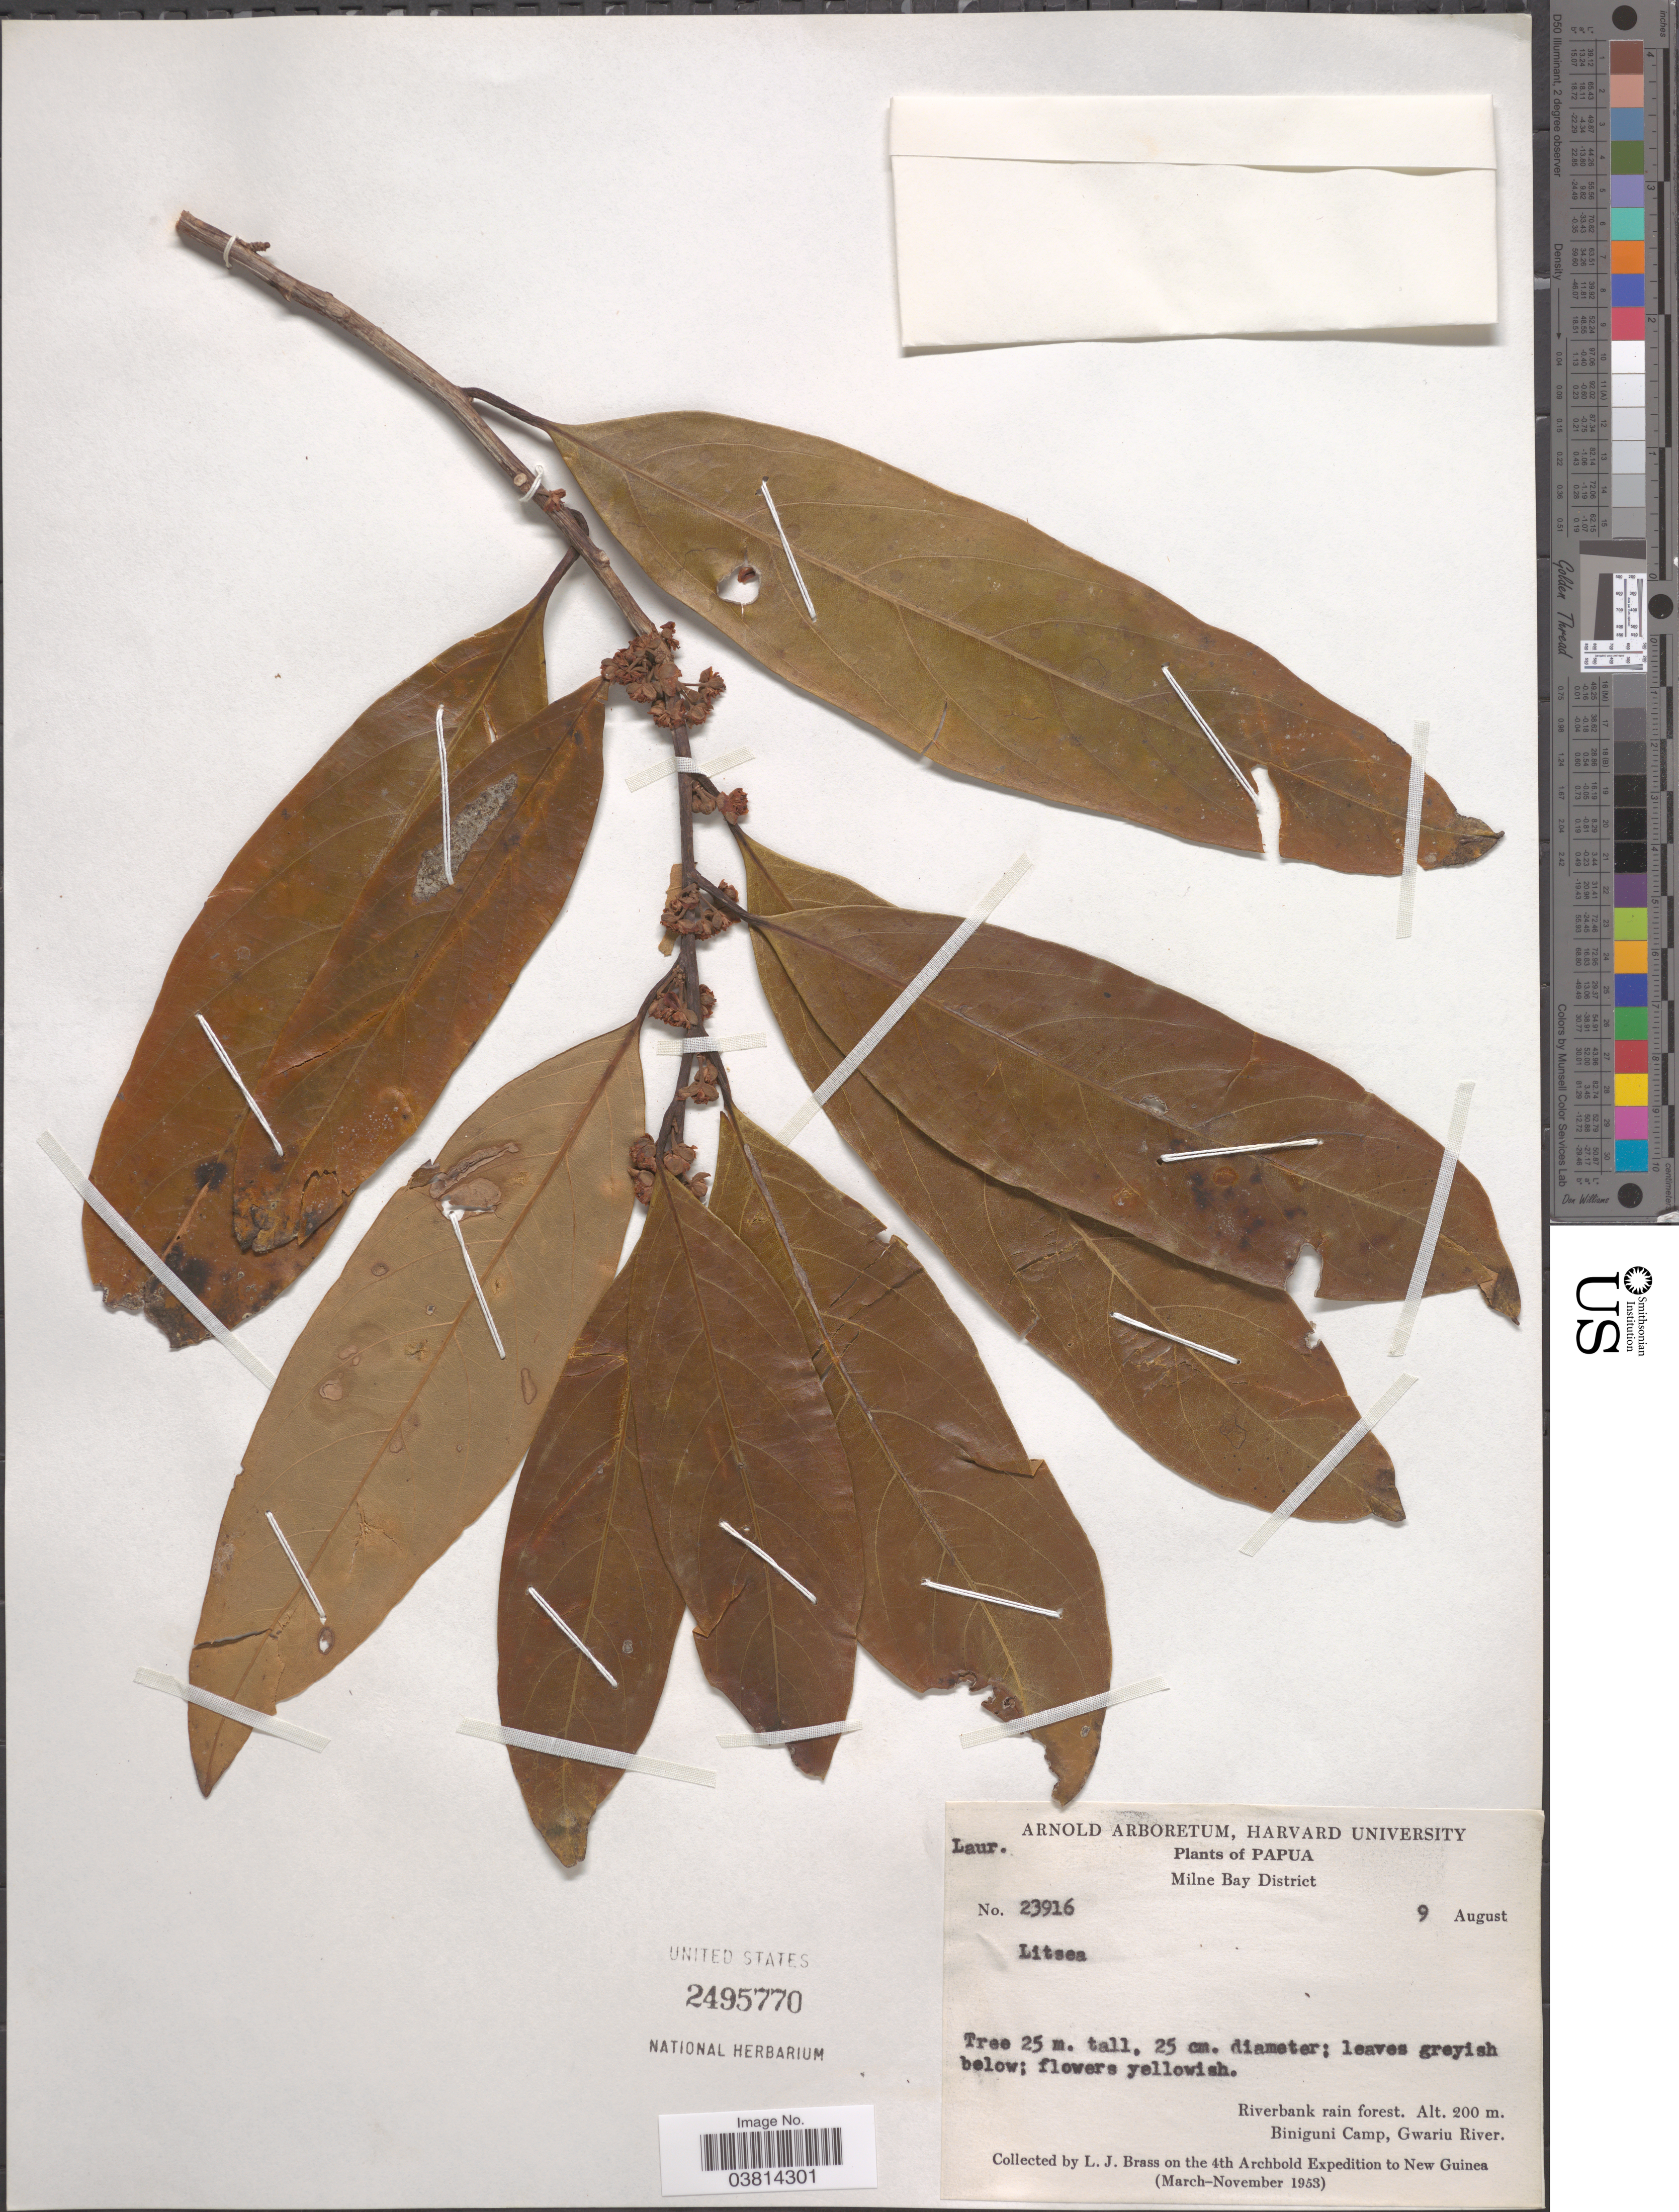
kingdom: Plantae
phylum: Tracheophyta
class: Magnoliopsida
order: Laurales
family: Lauraceae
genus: Litsea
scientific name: Litsea sp.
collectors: L. J. Brass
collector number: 23916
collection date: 1953-08-09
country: Papua New Guinea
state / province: Milne Bay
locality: Milne Bay District. Biniguni Camp, Gwariu River. New Guinea.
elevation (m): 200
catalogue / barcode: US 2495770